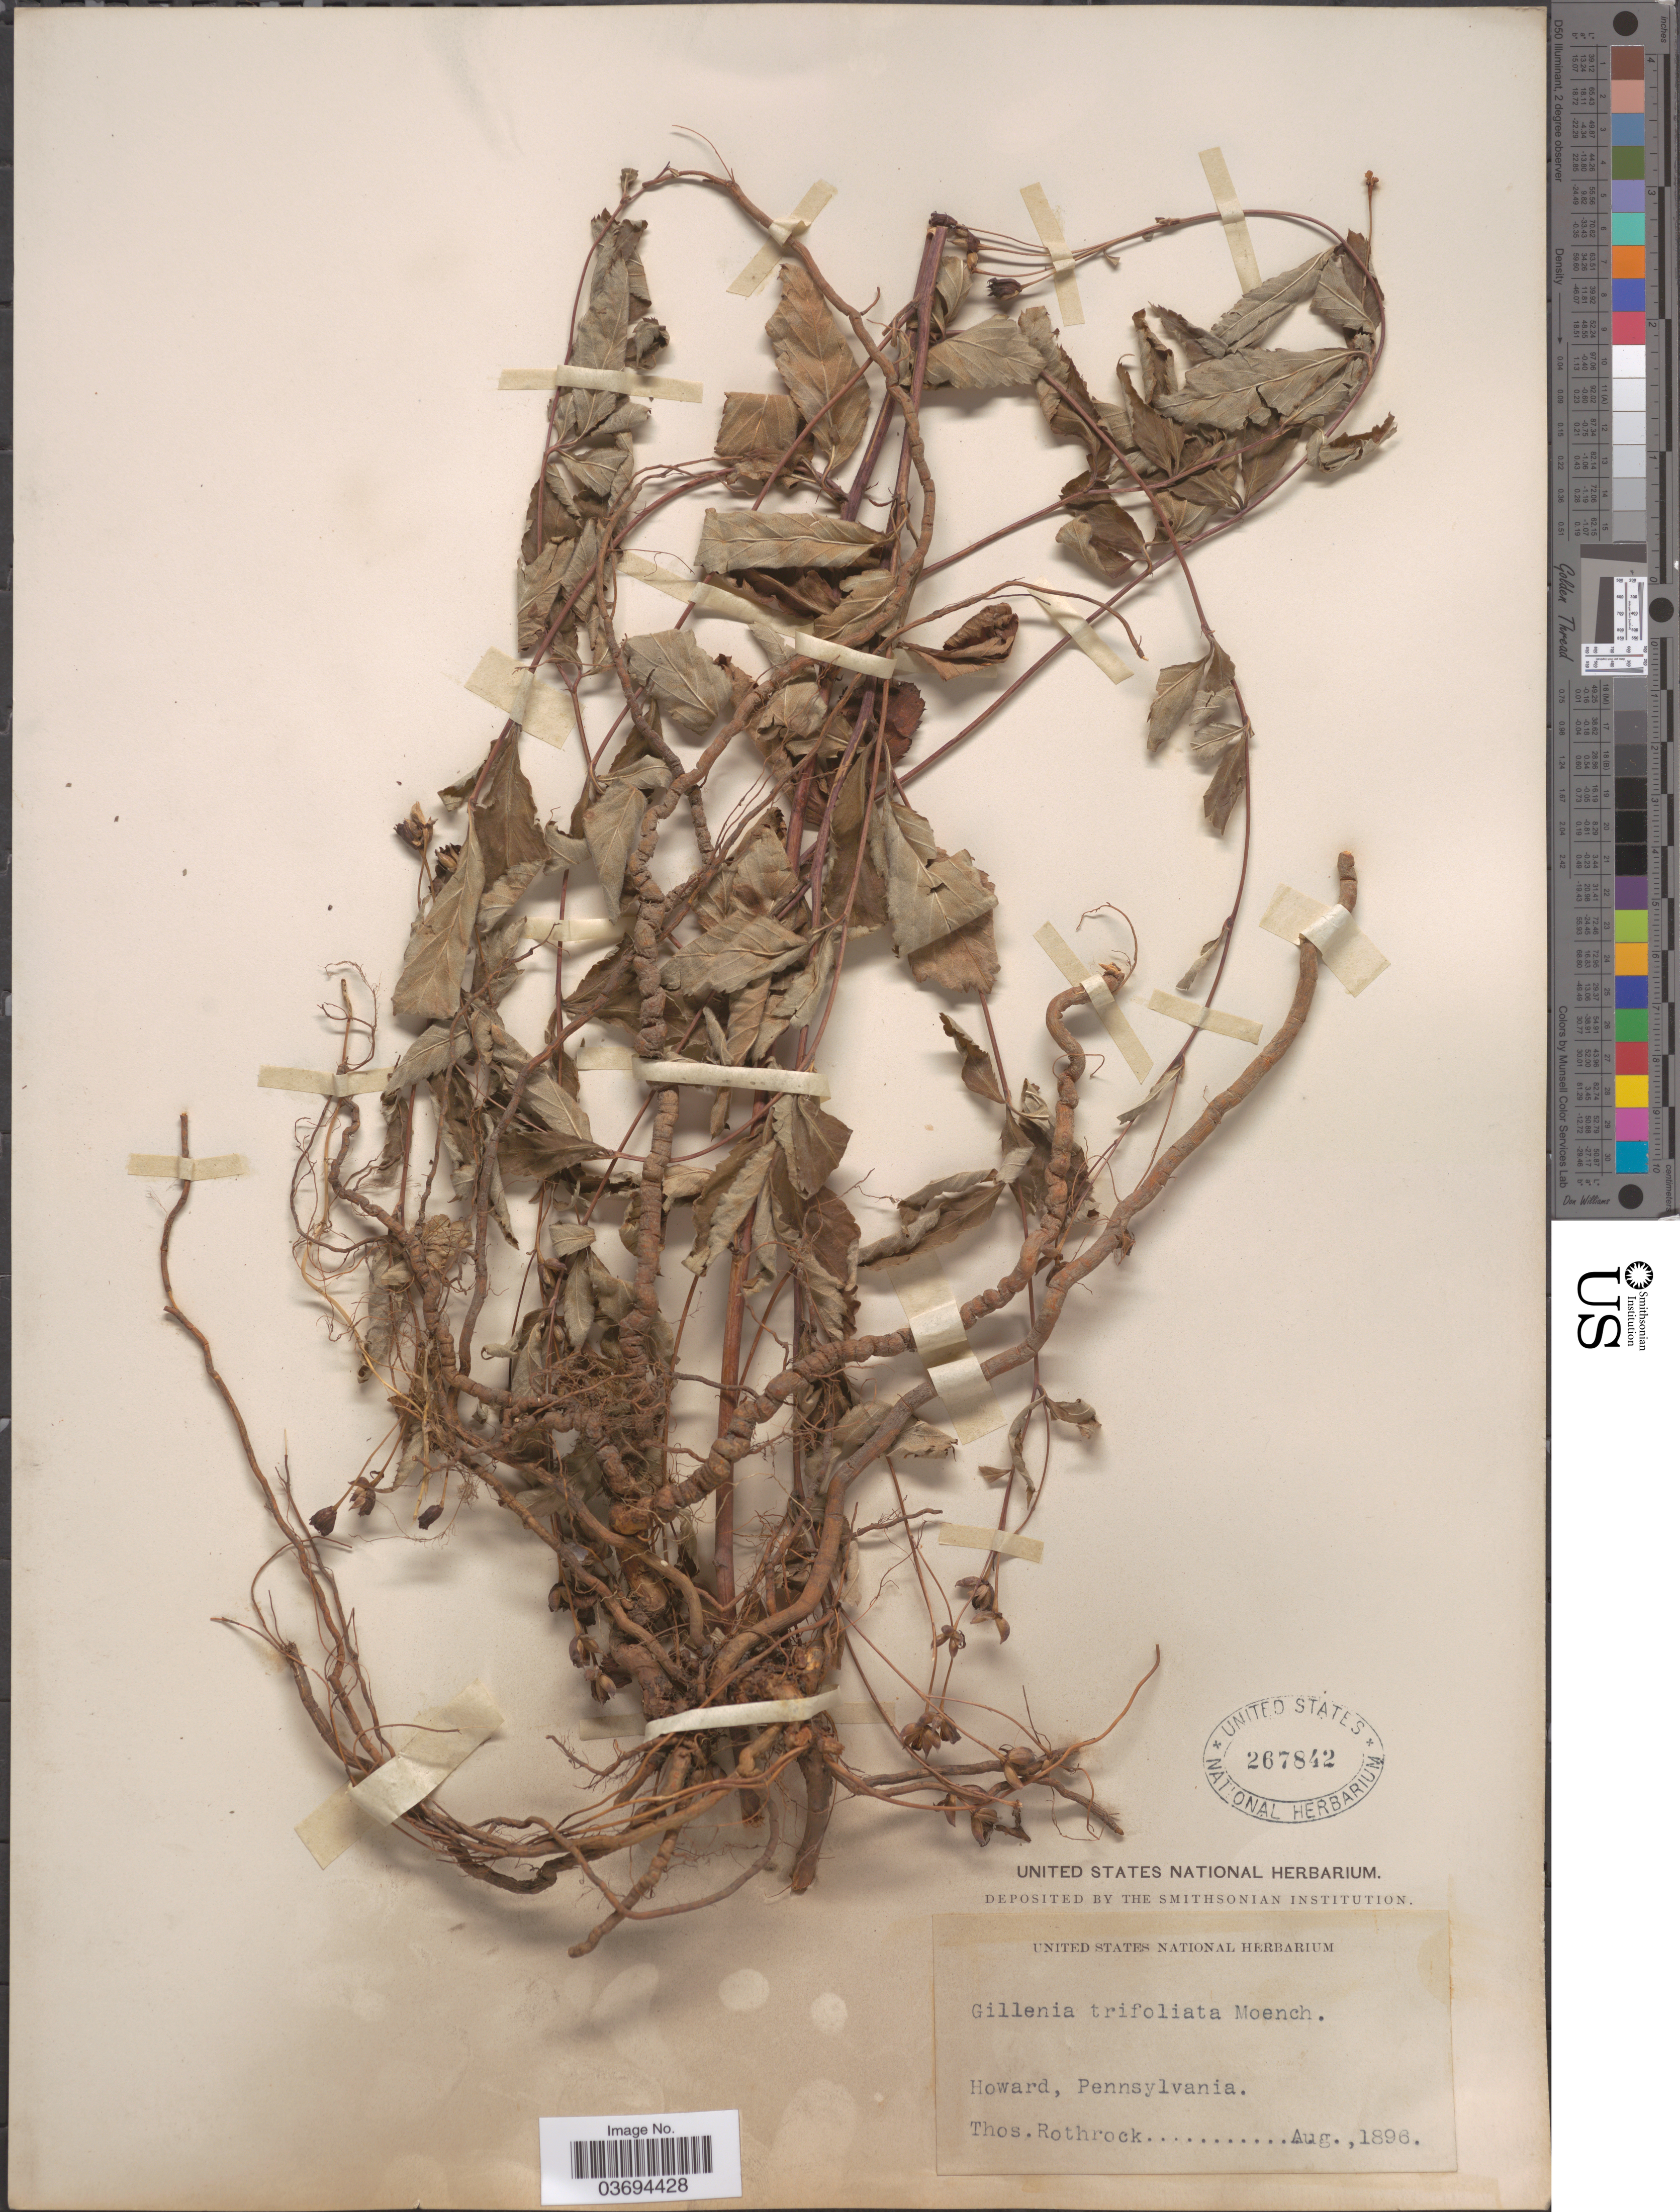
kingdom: Plantae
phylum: Tracheophyta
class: Magnoliopsida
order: Rosales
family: Rosaceae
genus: Gillenia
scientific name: Gillenia trifoliata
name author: (L.) Moench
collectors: T. Rothrock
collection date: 1896-08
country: United States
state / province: Pennsylvania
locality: Howard.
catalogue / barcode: US 267842